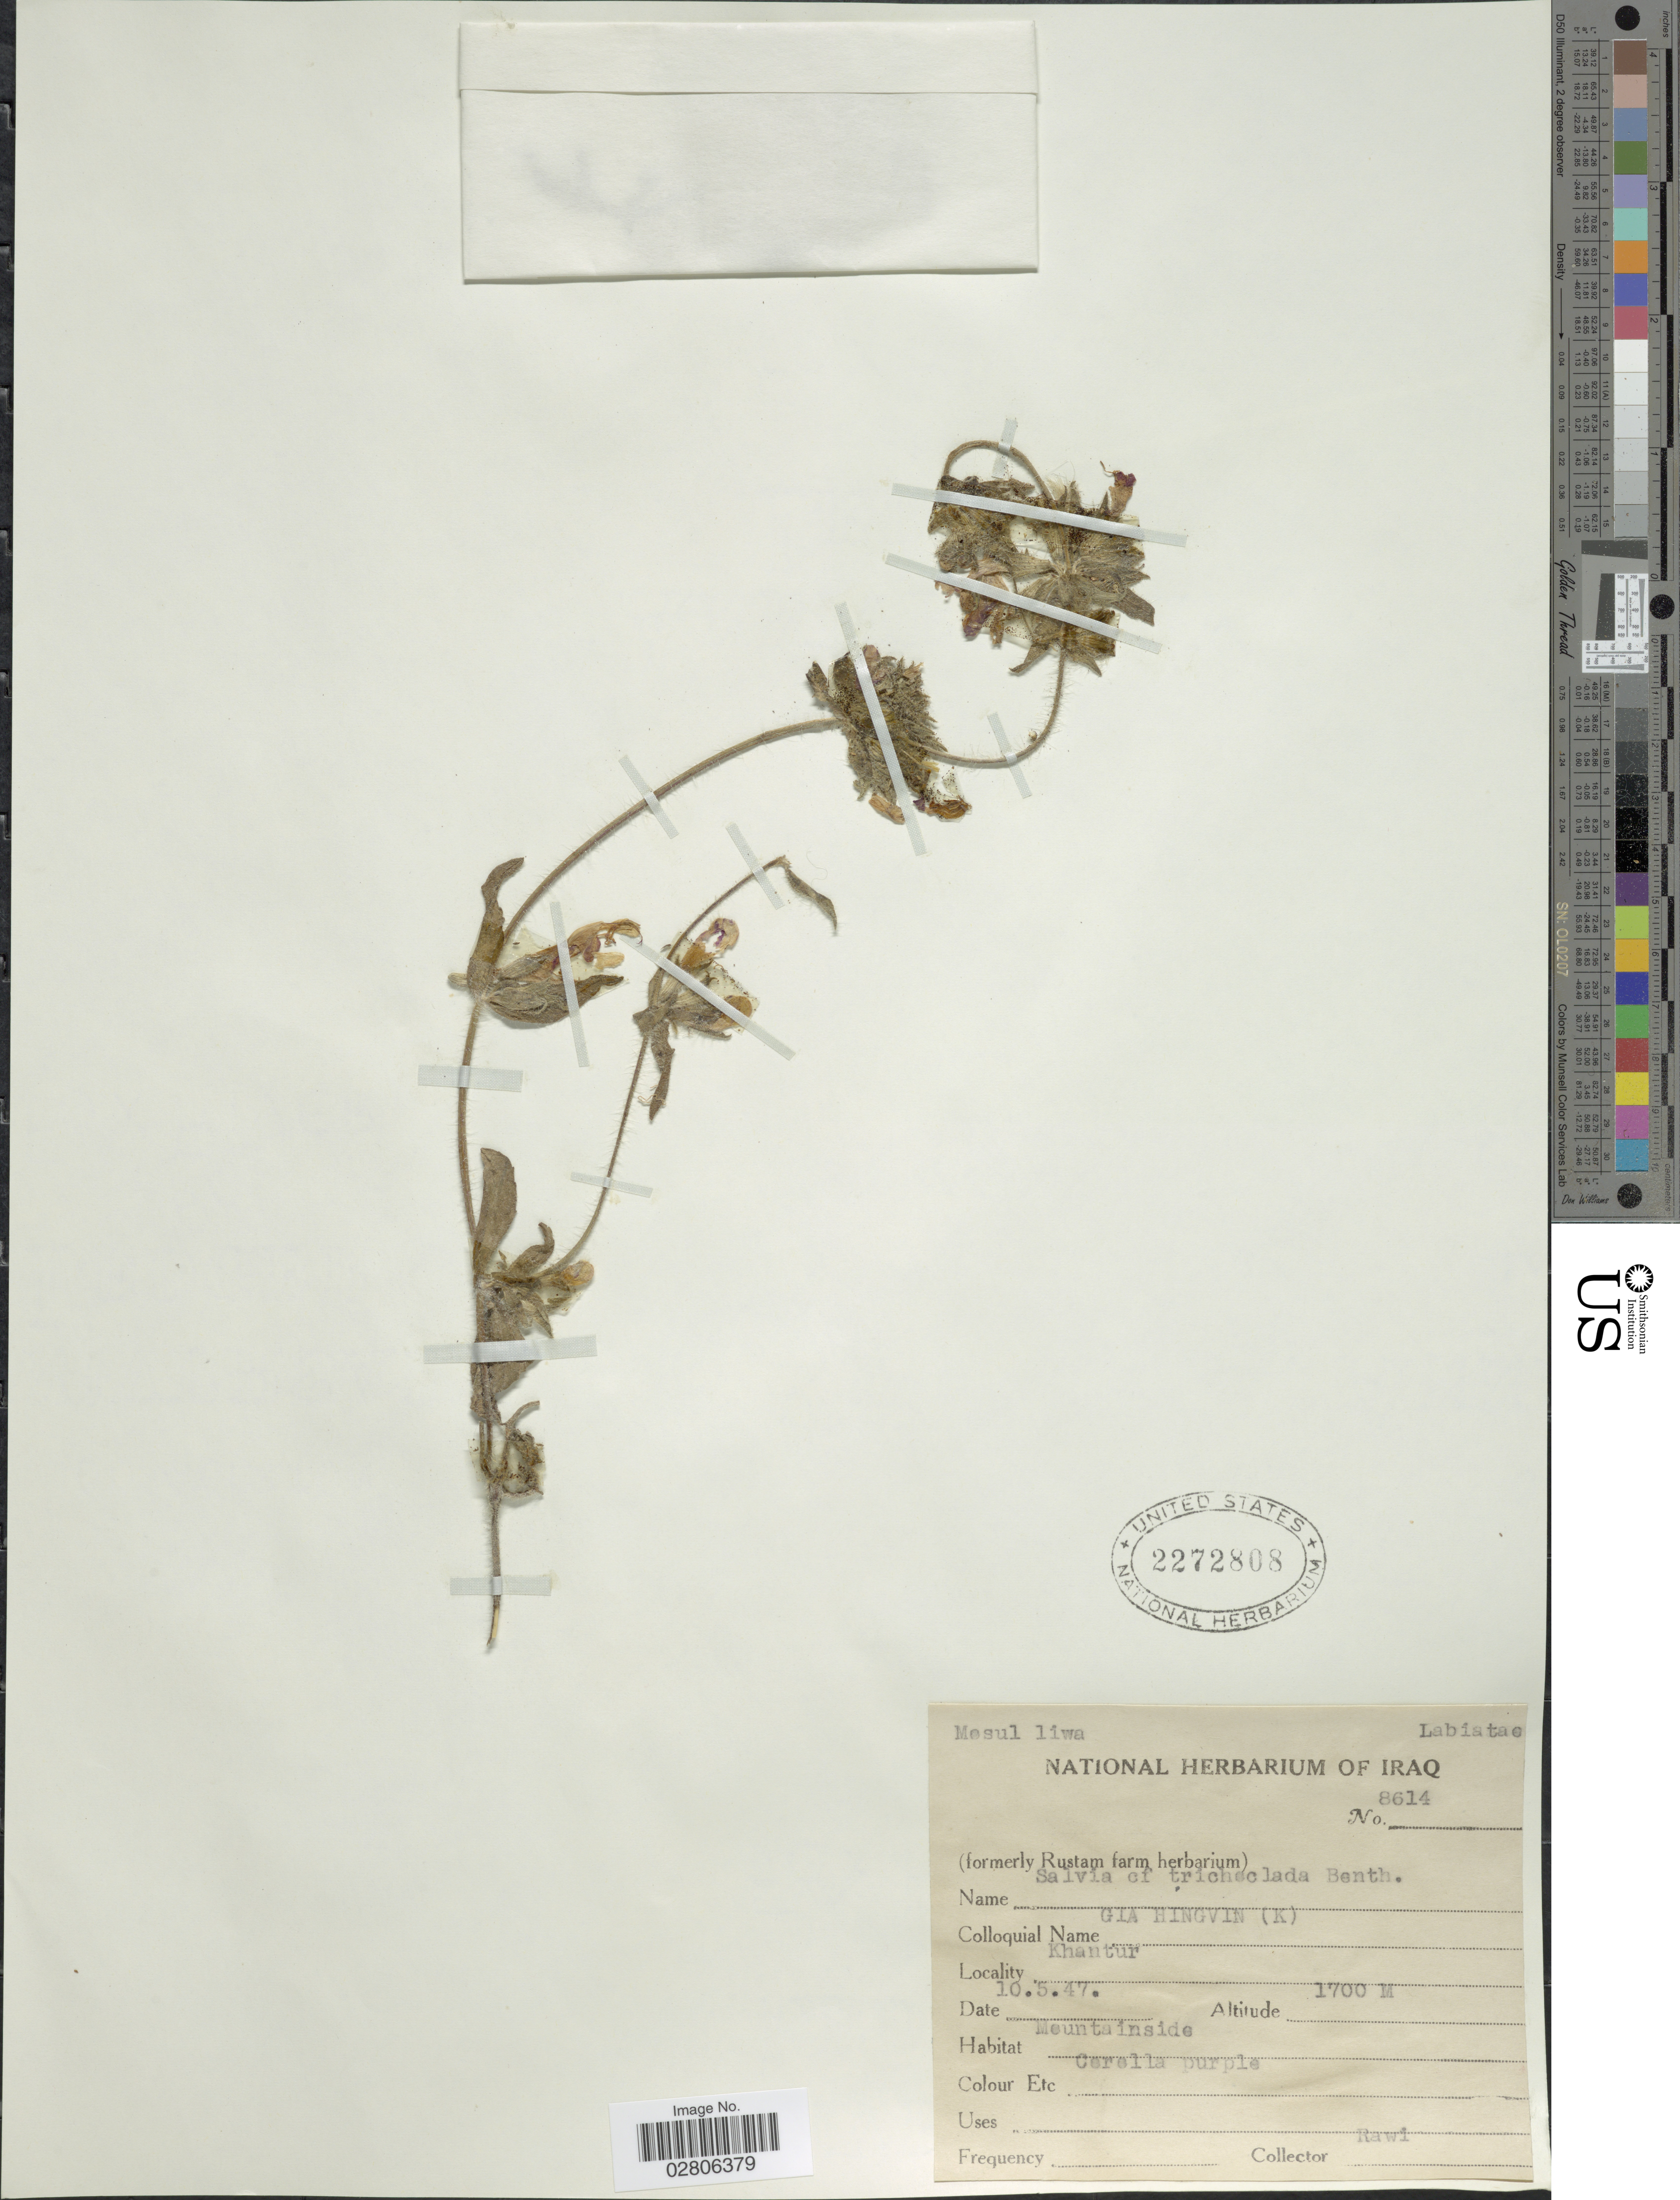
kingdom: Plantae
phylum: Tracheophyta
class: Magnoliopsida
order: Lamiales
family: Lamiaceae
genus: Salvia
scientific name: Salvia trichoclada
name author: Benth.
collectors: -. Rawi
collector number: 8614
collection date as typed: Transcribed d/m/y: 10/5/47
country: Iraq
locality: Mosul liwa. Khantur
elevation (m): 1700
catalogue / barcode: US 2272808